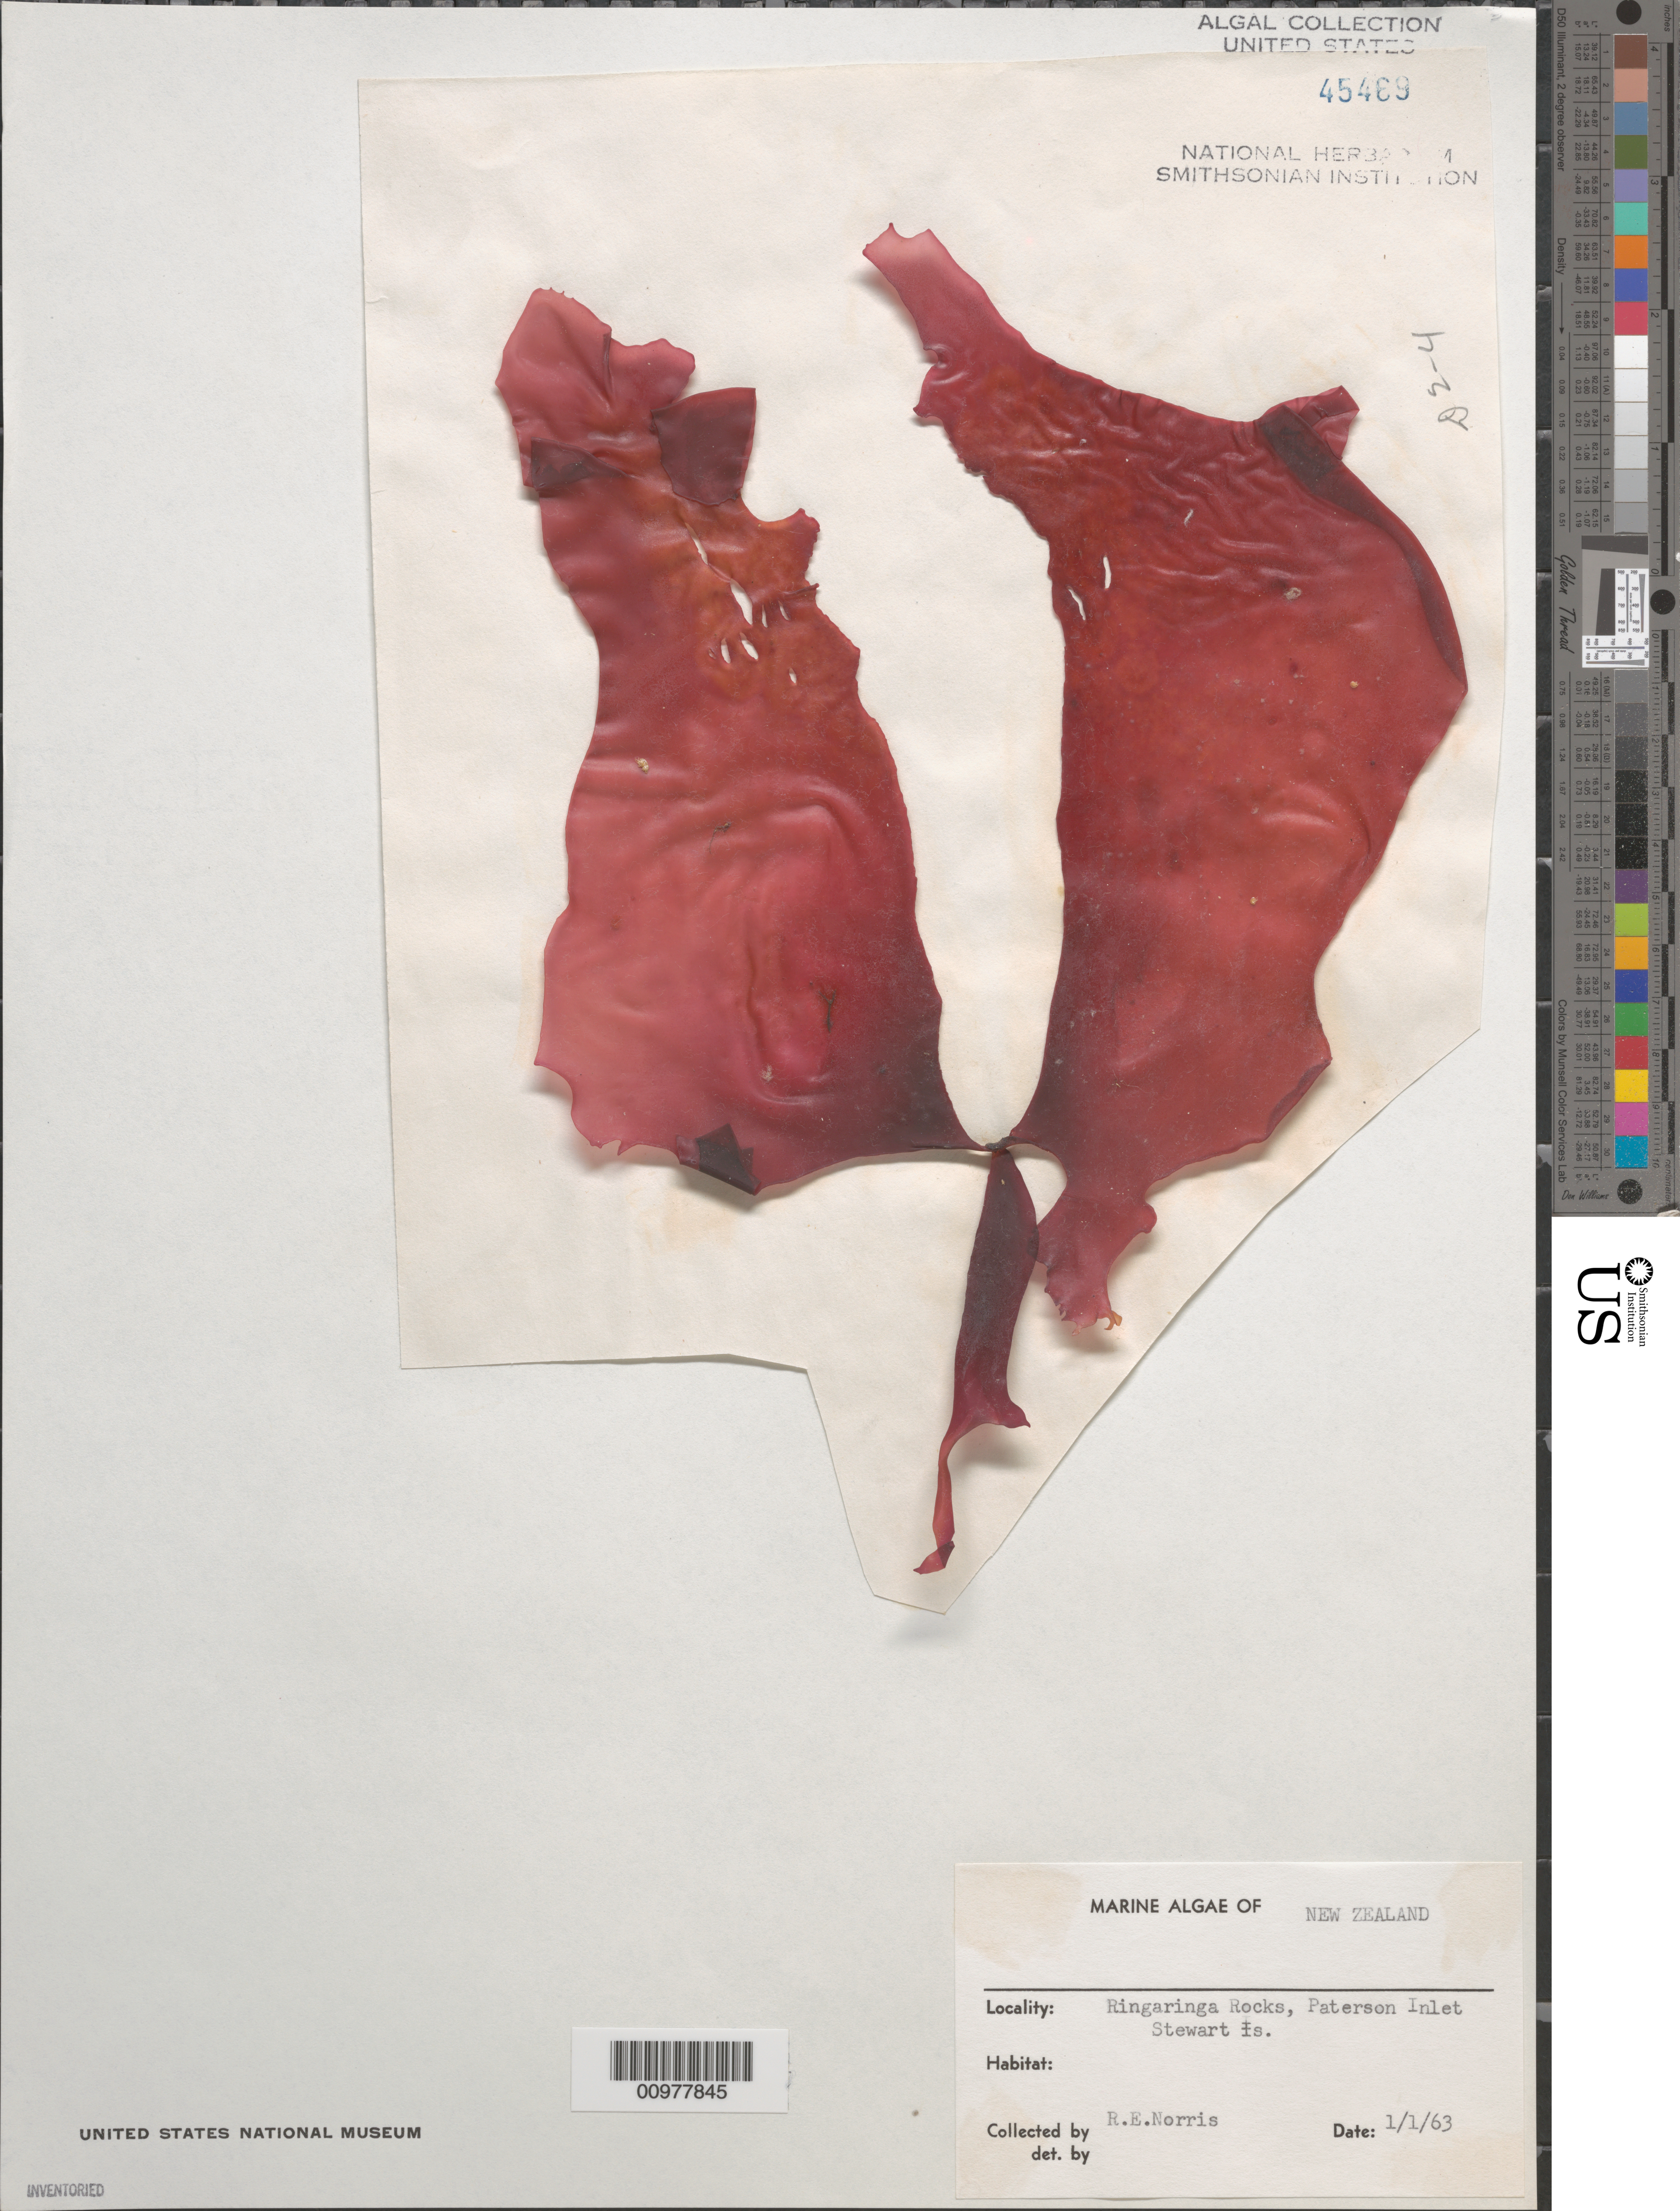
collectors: R. E. Norris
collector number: D2-4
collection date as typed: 01 Jan 1963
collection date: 1963-01-01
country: New Zealand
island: Stewart Island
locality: Ringaringa Rocks, Paterson Inlet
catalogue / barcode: US 45469